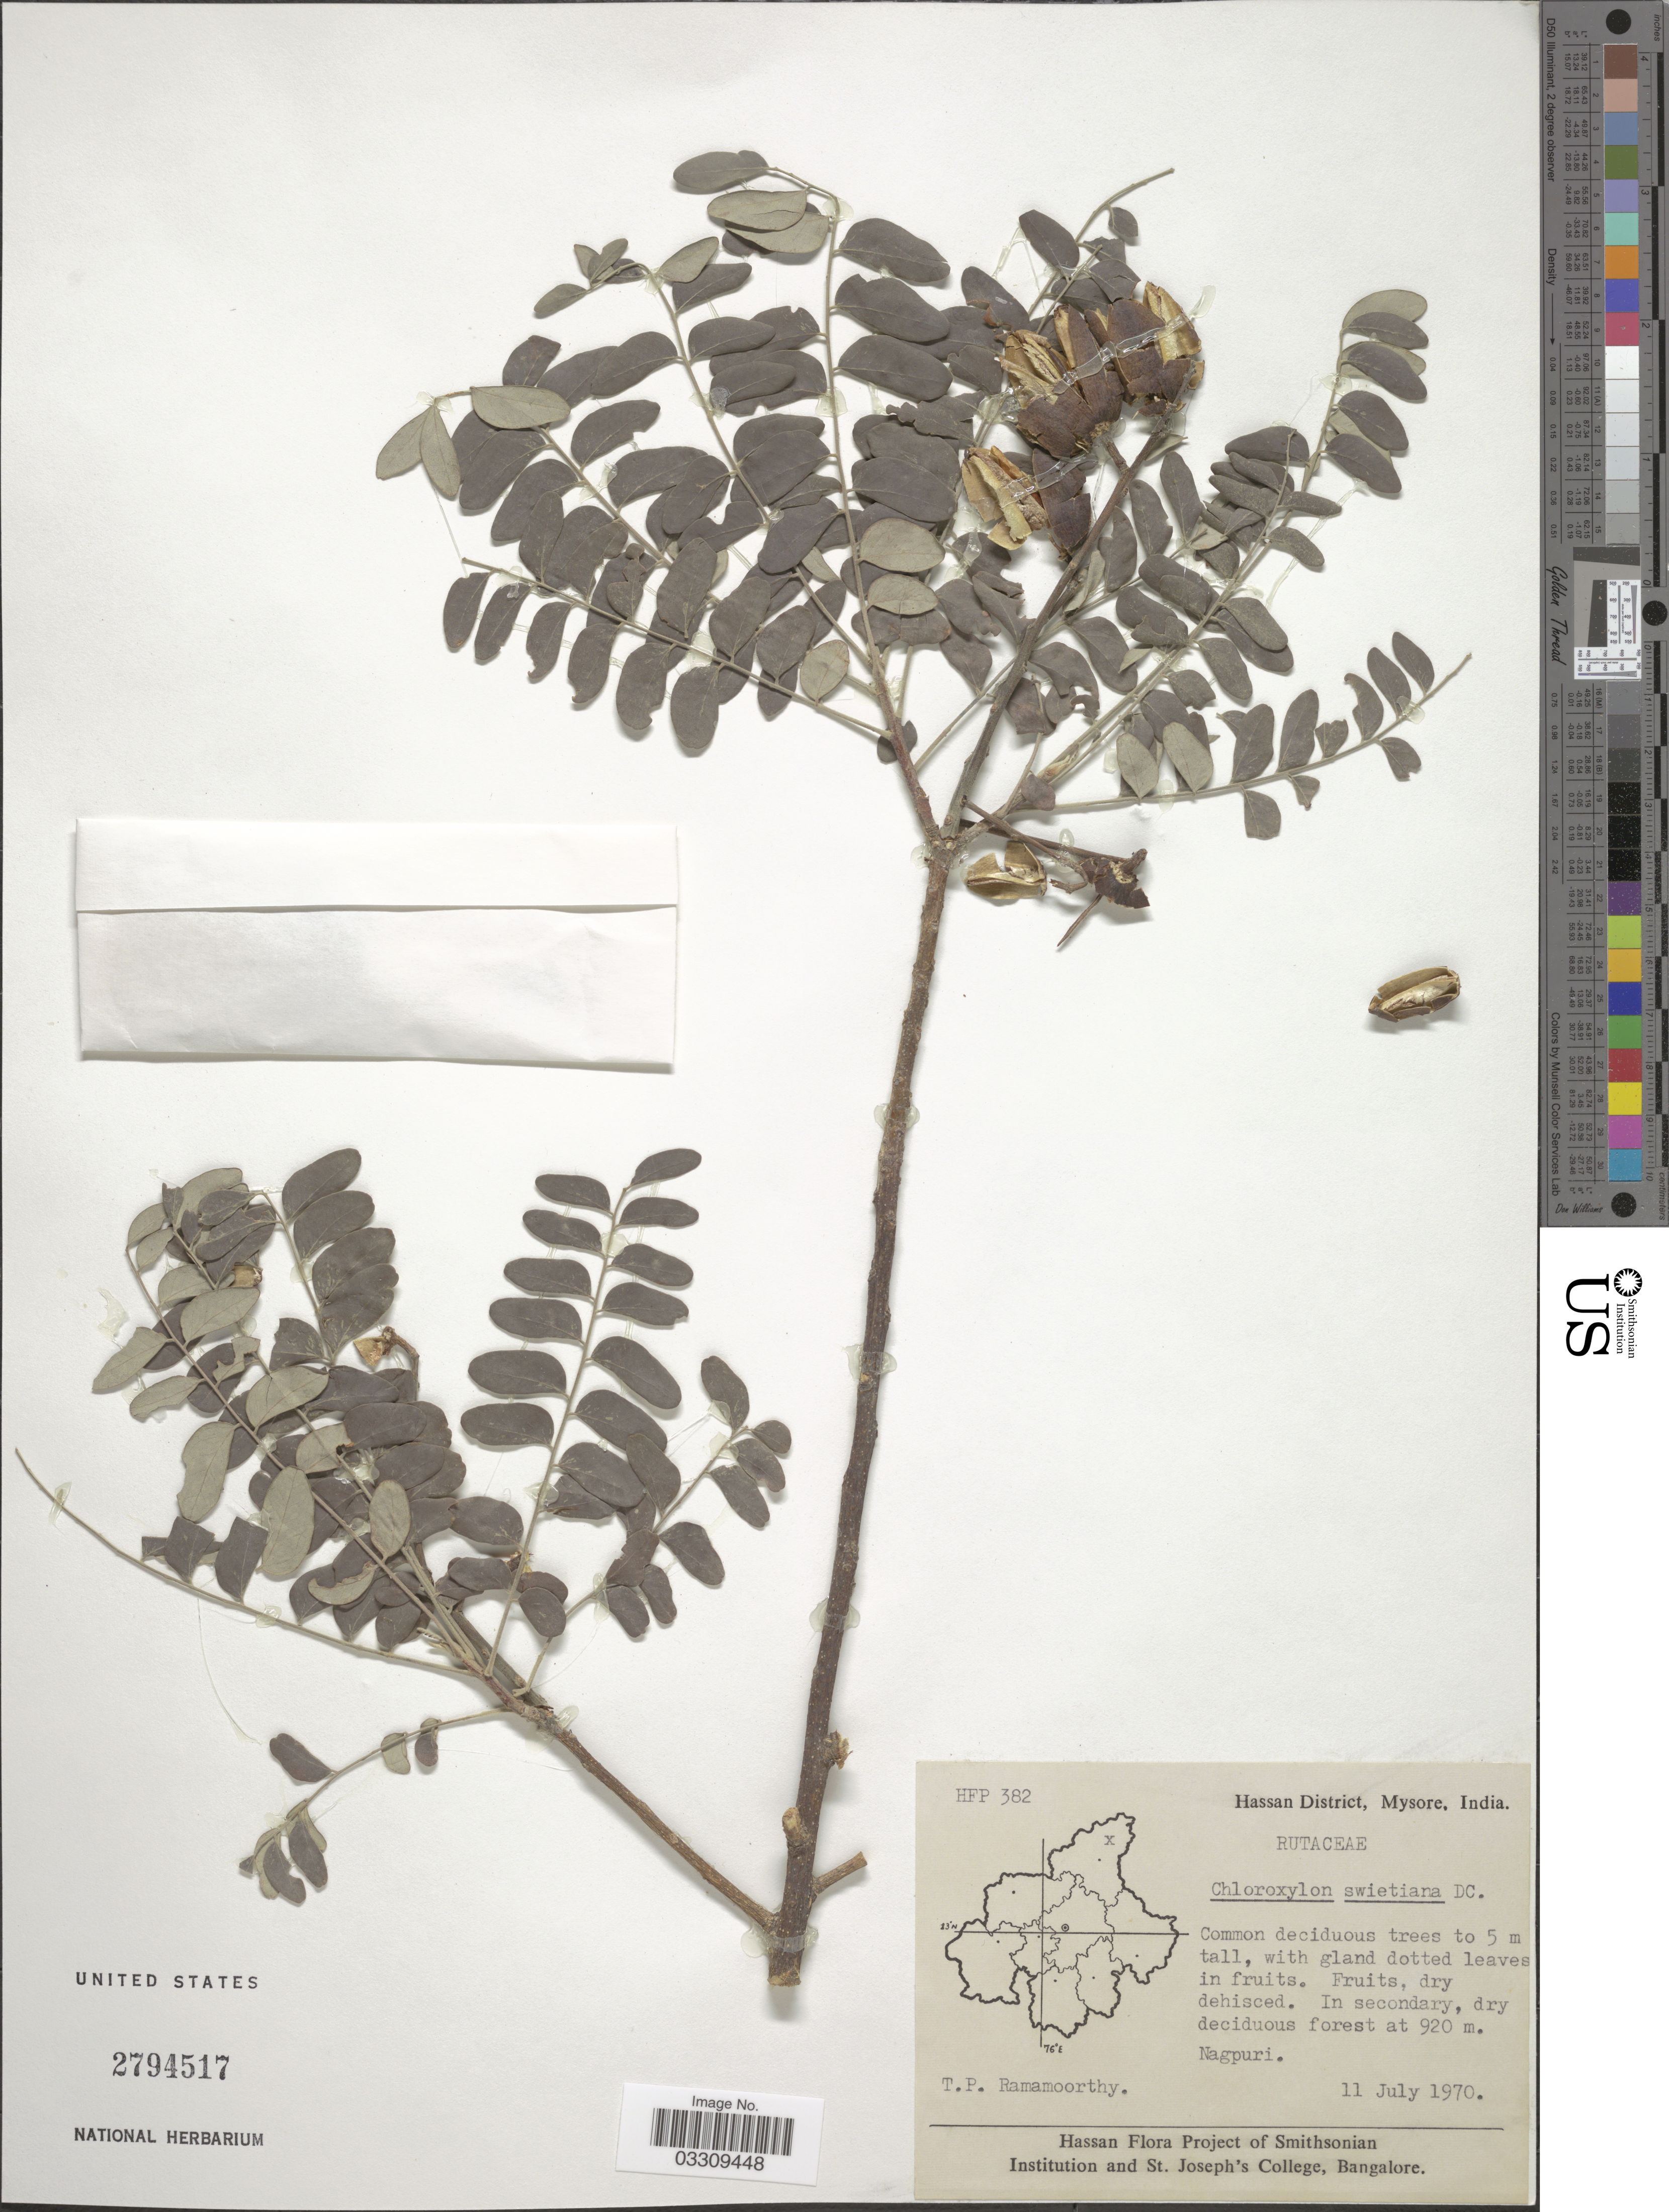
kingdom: Plantae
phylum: Tracheophyta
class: Magnoliopsida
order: Sapindales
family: Rutaceae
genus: Chloroxylon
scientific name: Chloroxylon swietenia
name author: DC.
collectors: T. P. Ramamoorthy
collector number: HFP 382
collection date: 1970-07-11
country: India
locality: Hassan District, Mysore. Nagpuri.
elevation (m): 920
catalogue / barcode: US 2794517